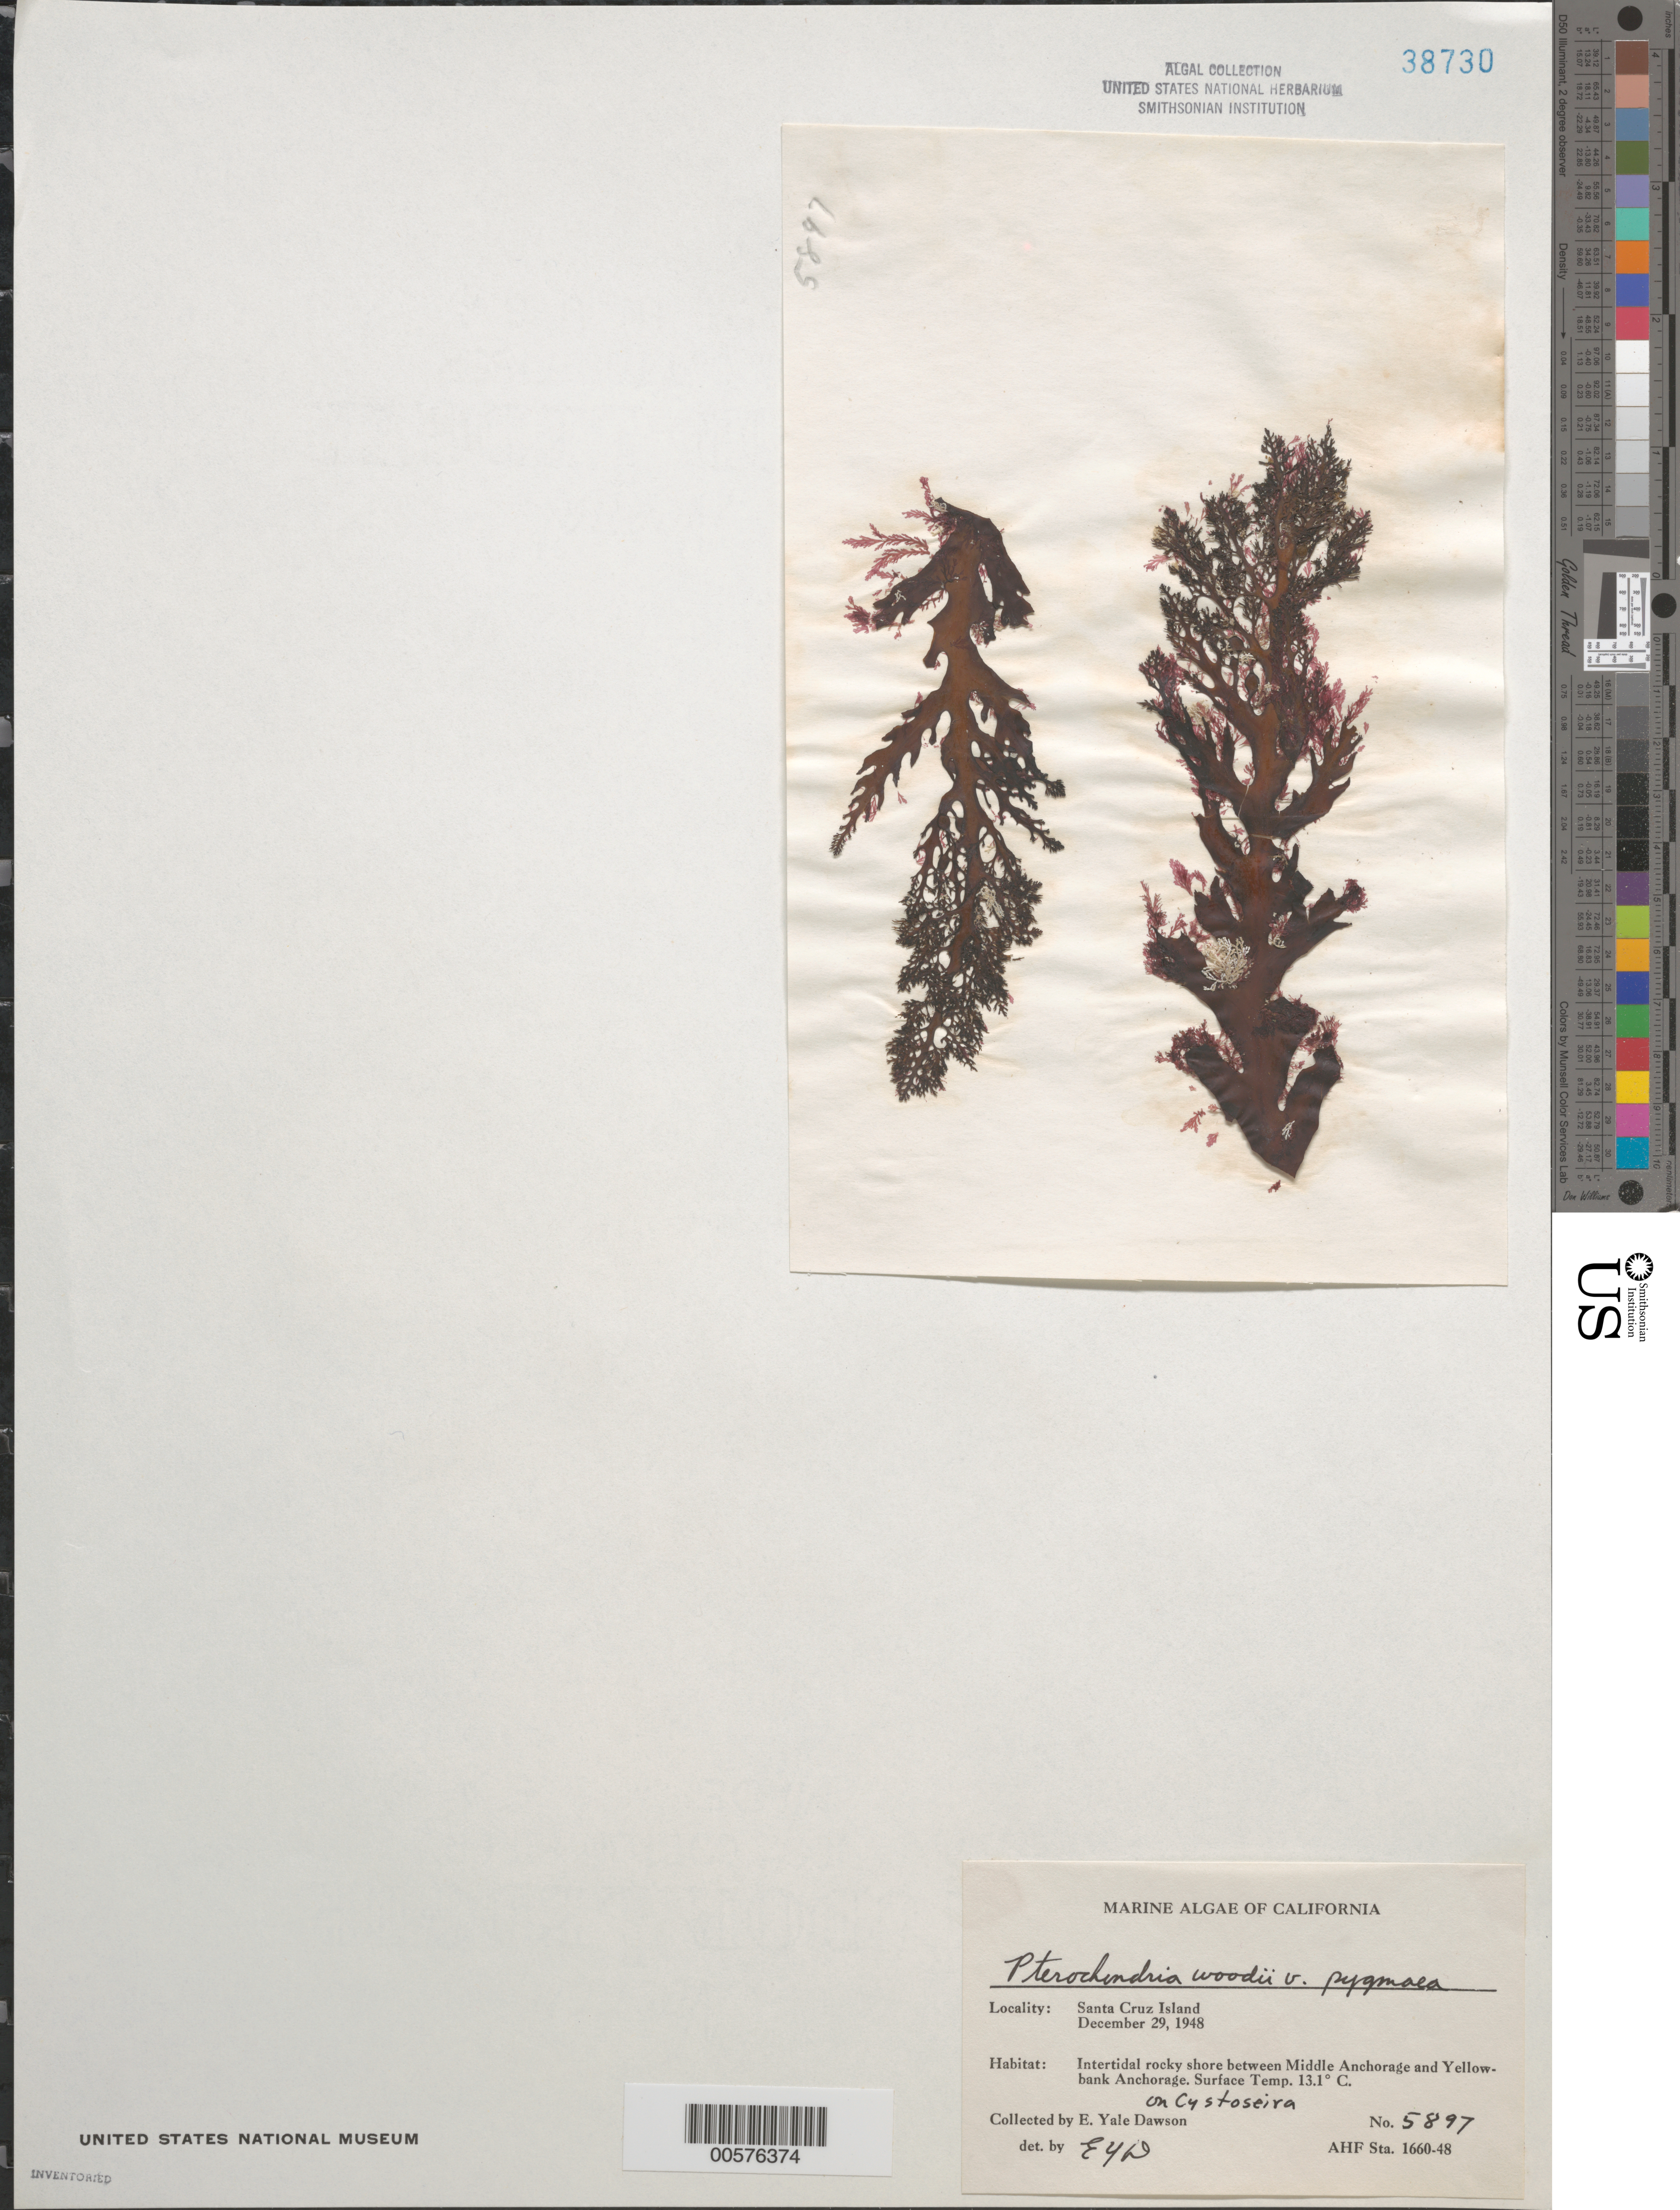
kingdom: Plantae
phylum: Rhodophyta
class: Florideophyceae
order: Ceramiales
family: Rhodomelaceae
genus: Pterochondria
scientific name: Pterochondria woodii var. pygmaea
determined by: Dawson, E. Y.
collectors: E. Y. Dawson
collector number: EYD 5897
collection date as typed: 29 Dec 1948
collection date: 1948-12-29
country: United States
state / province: California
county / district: Santa Barbara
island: Santa Cruz Island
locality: Between Middle Anchorage and Yellowbank Anchorage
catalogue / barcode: US 38730